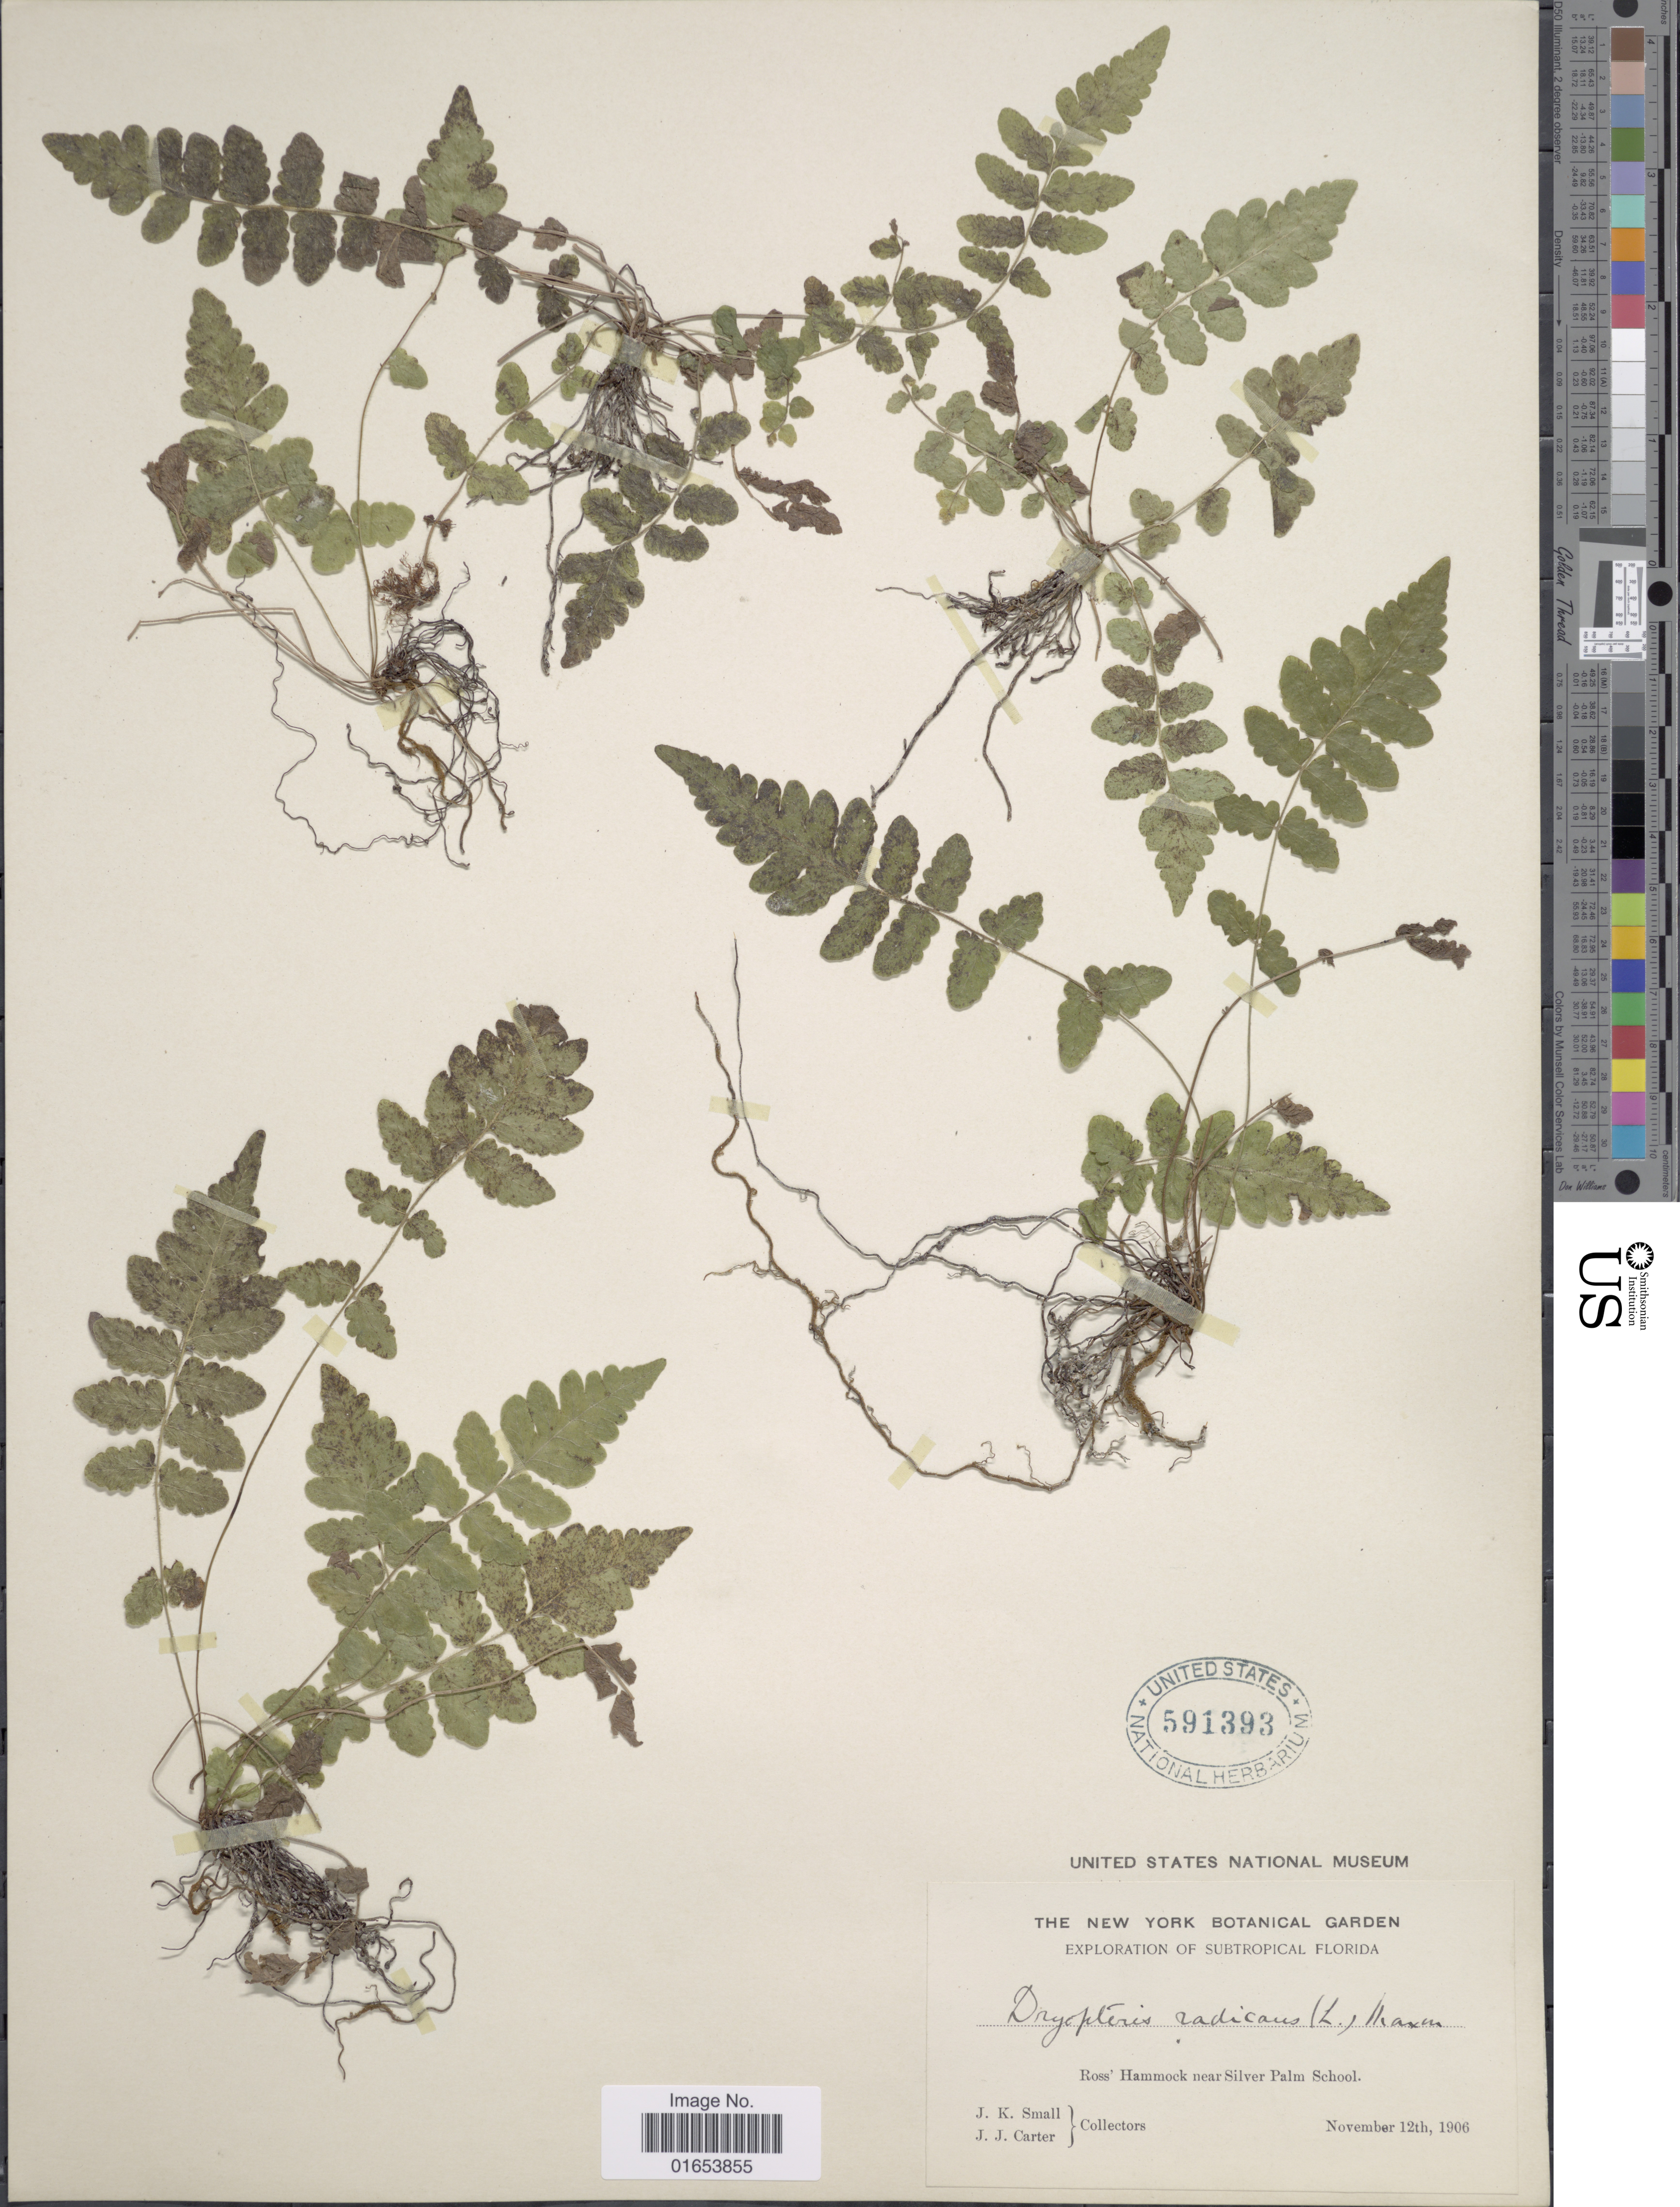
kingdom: Plantae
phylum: Tracheophyta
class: Polypodiopsida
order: Polypodiales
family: Thelypteridaceae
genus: Goniopteris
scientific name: Goniopteris reptans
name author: (J.F. Gmel.) C. Presl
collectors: J. K. Small & J. Carter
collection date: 1906-11-12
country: United States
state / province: Florida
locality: Subtropical Florida, Ross's Hammock near Silver Palm School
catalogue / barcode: US 591393